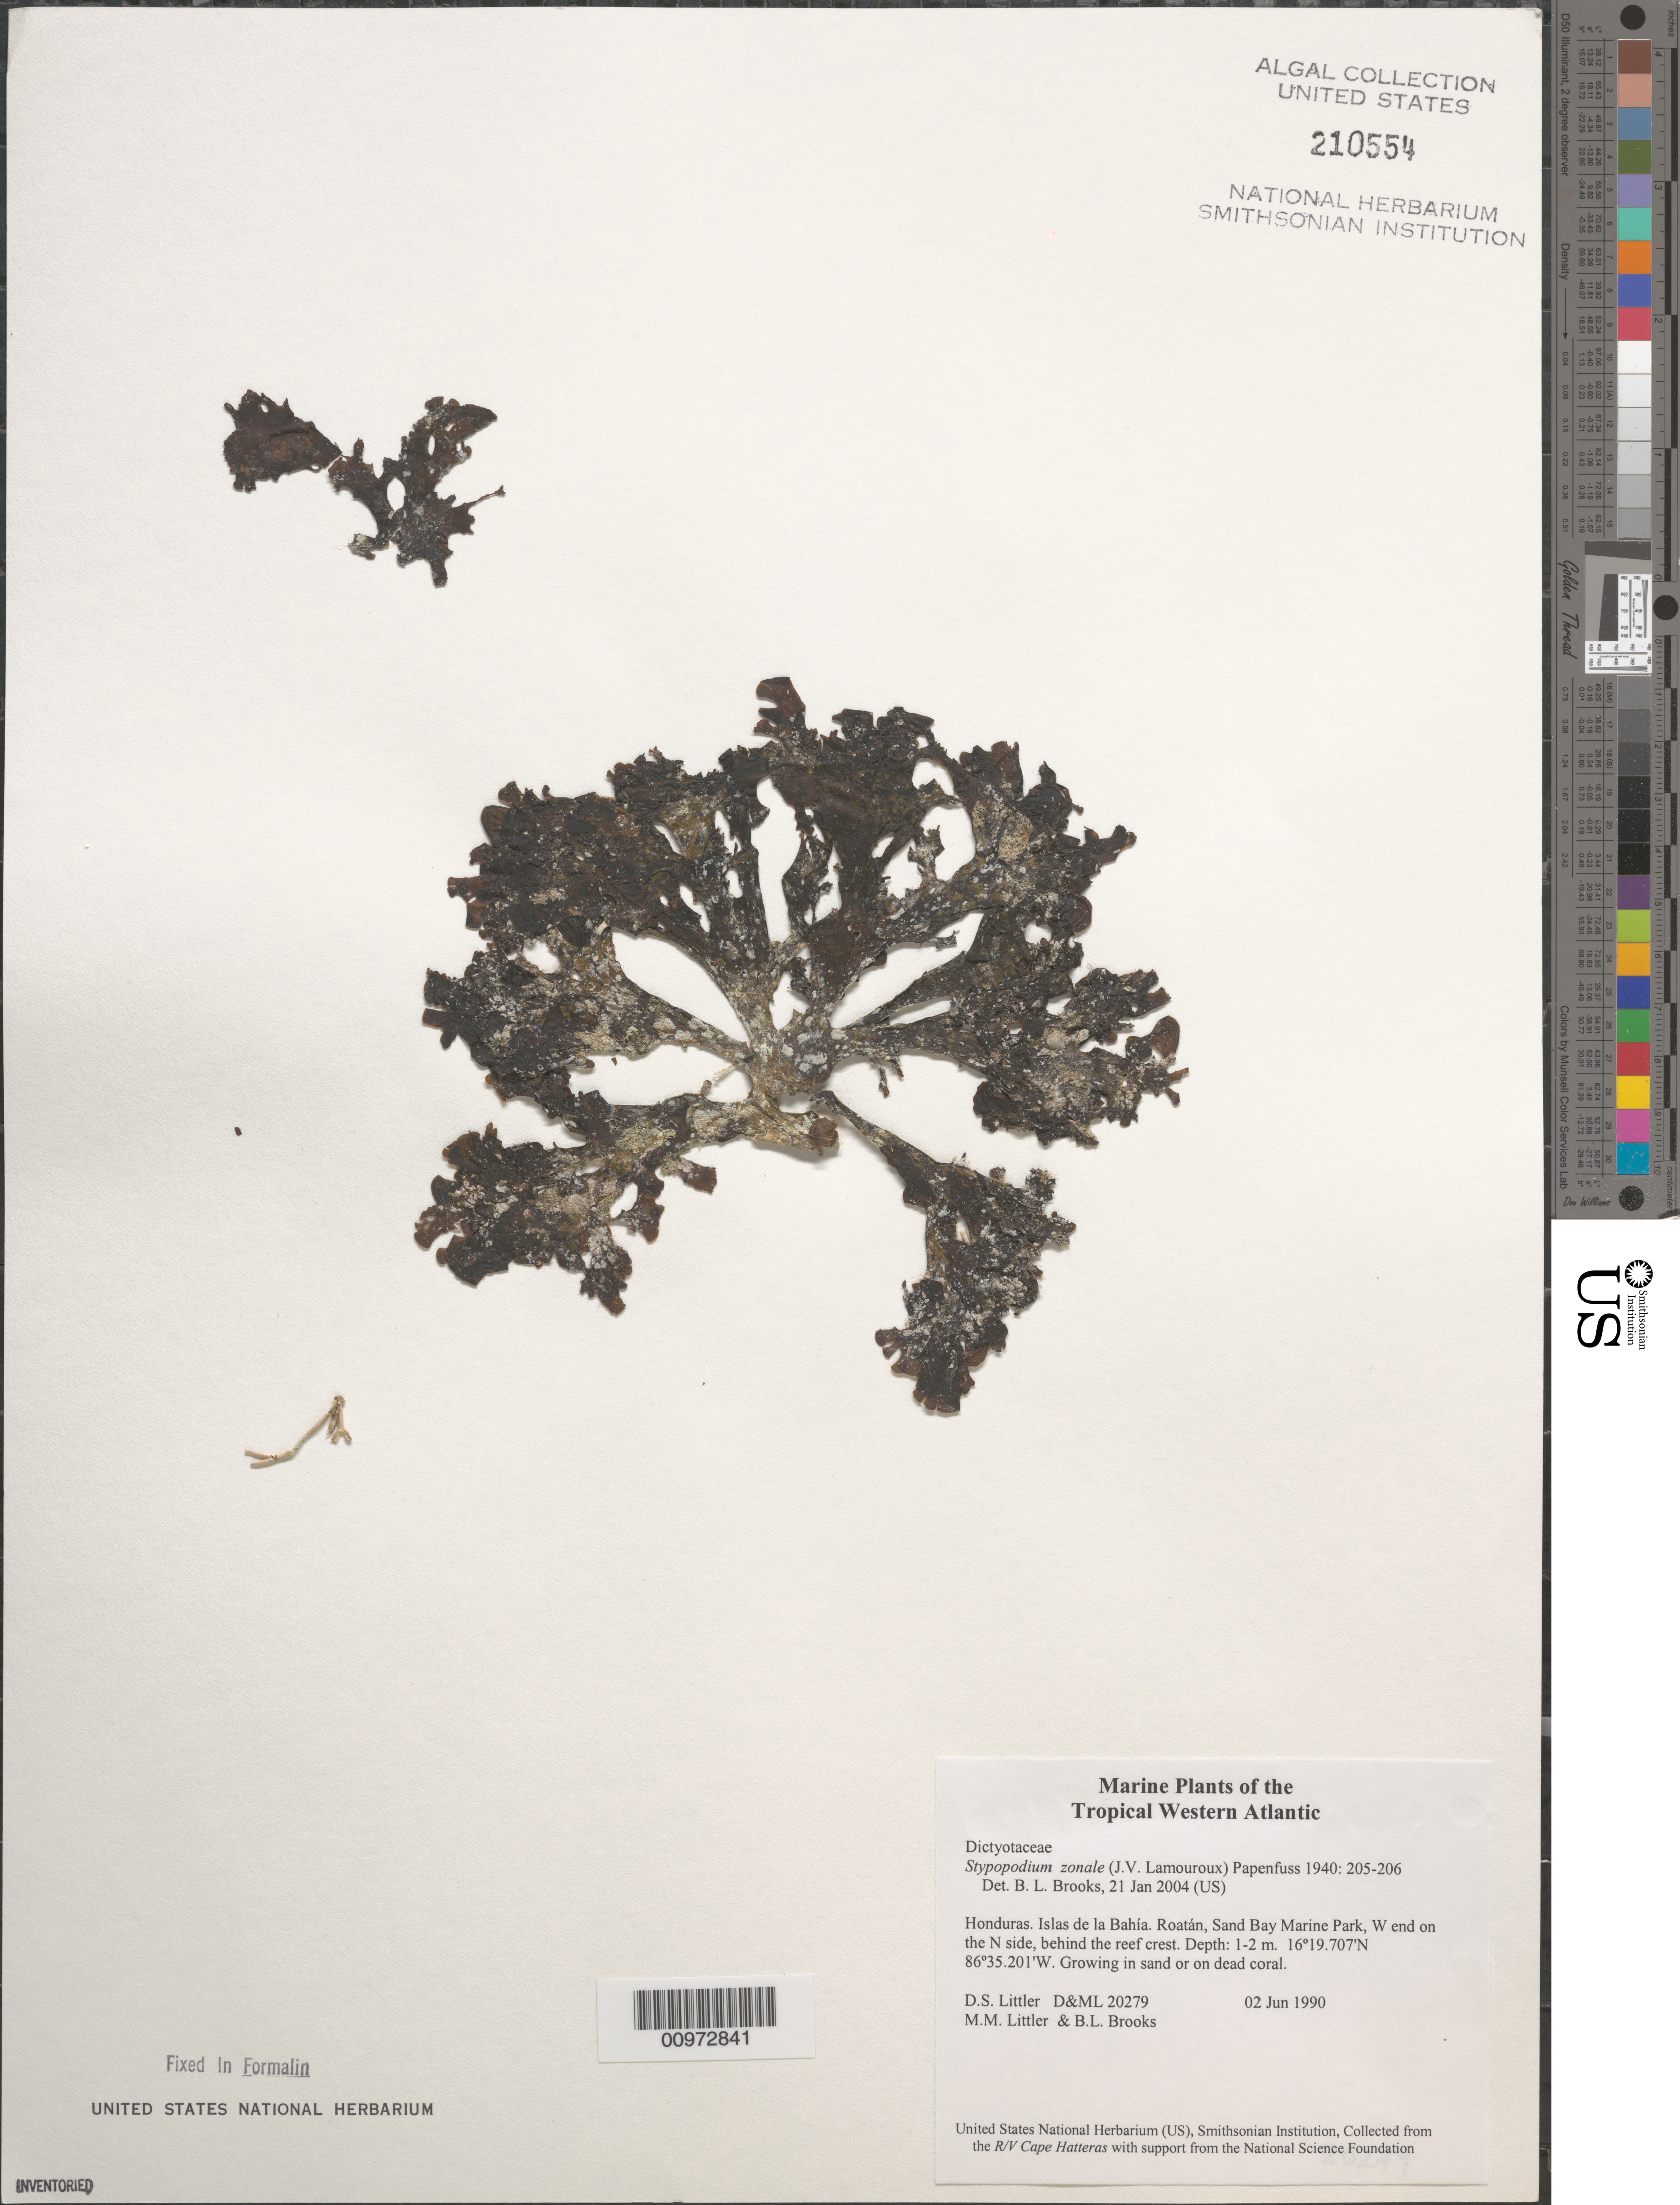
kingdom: Chromista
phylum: Ochrophyta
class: Phaeophyceae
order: Dictyotales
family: Dictyotaceae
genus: Stypopodium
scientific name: Stypopodium zonale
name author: (J.V.Lamouroux) Papenf.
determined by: Brooks, B. L., (BOT), Smithsonian Institution - National Museum of Natural History (UNITED STATES)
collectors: D. S. Littler, M. M. Littler & B. Brooks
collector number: D&ML 20279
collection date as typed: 02 Jun 1990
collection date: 1990-06-02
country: Honduras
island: Roatan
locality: Sand Bay Marine Park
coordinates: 16 19.707'N, 86 35.201'W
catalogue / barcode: US 210554